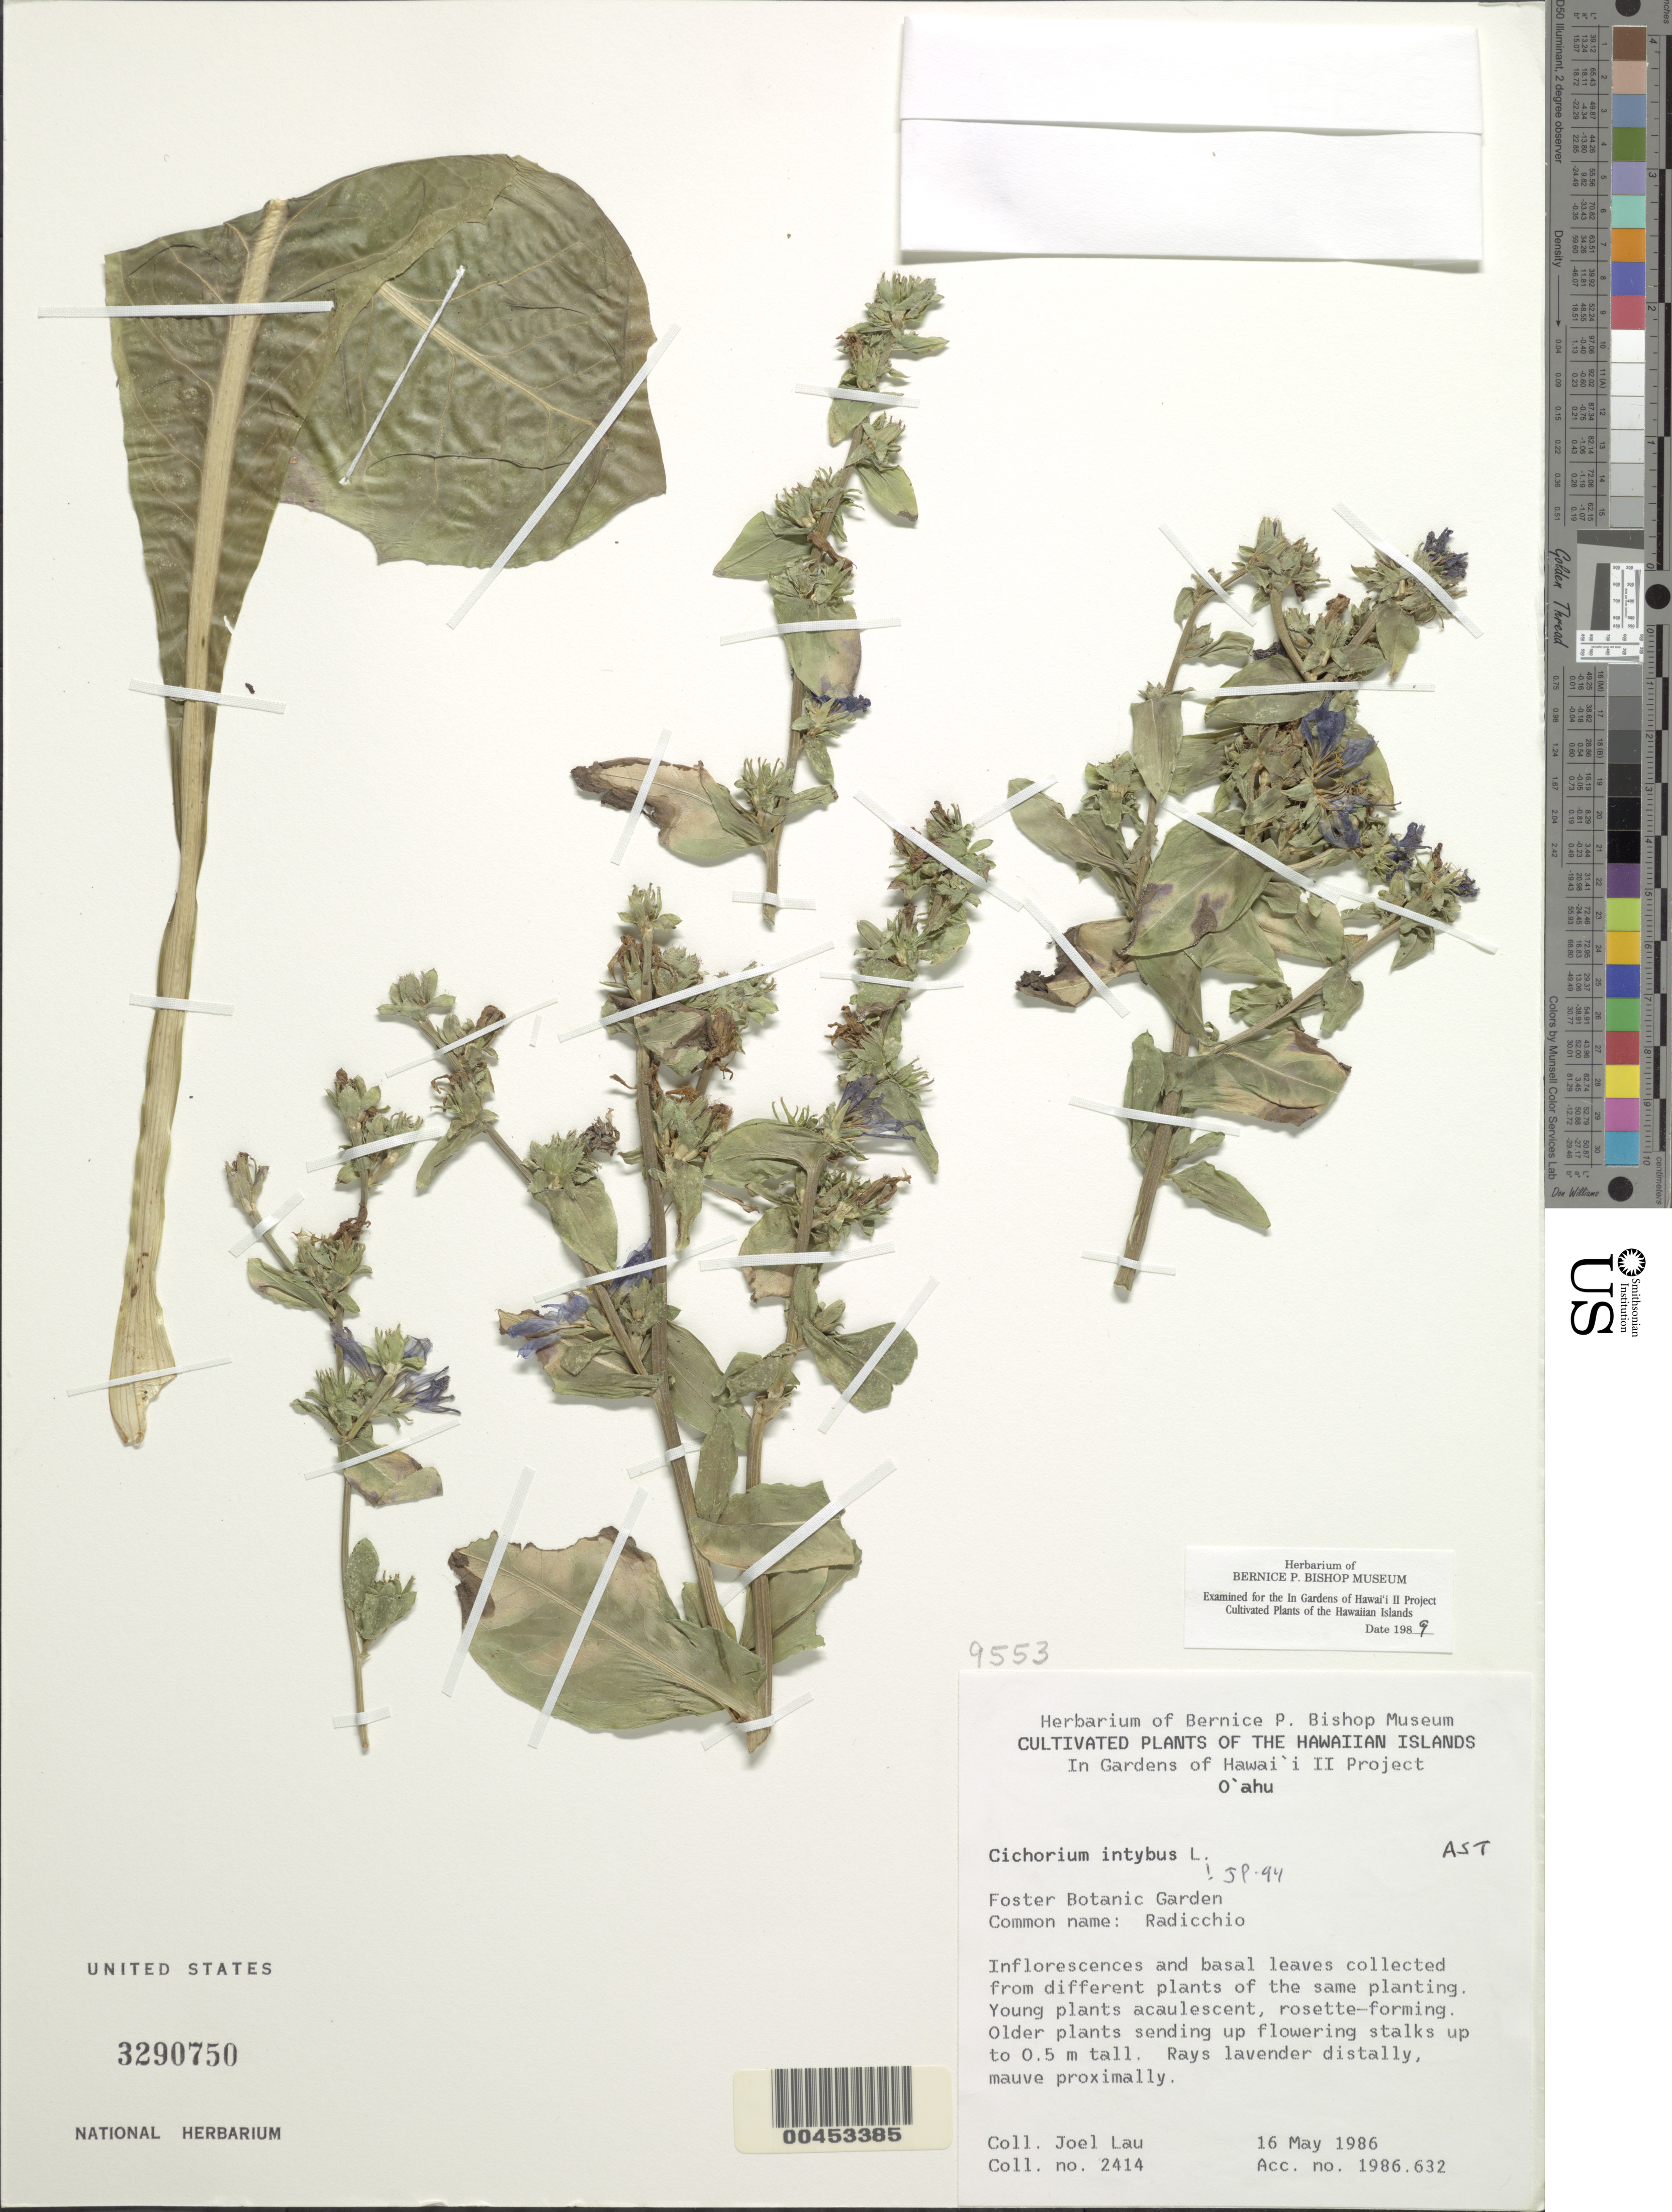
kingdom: Plantae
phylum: Tracheophyta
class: Magnoliopsida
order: Asterales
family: Asteraceae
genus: Cichorium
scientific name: Cichorium intybus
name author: L.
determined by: Pruski, J. F.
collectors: J. Lau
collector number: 2414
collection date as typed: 16 May 1986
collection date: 1986-05-16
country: United States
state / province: Hawaii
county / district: Honolulu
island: Oahu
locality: Foster Botanic Garden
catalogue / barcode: US 3290750